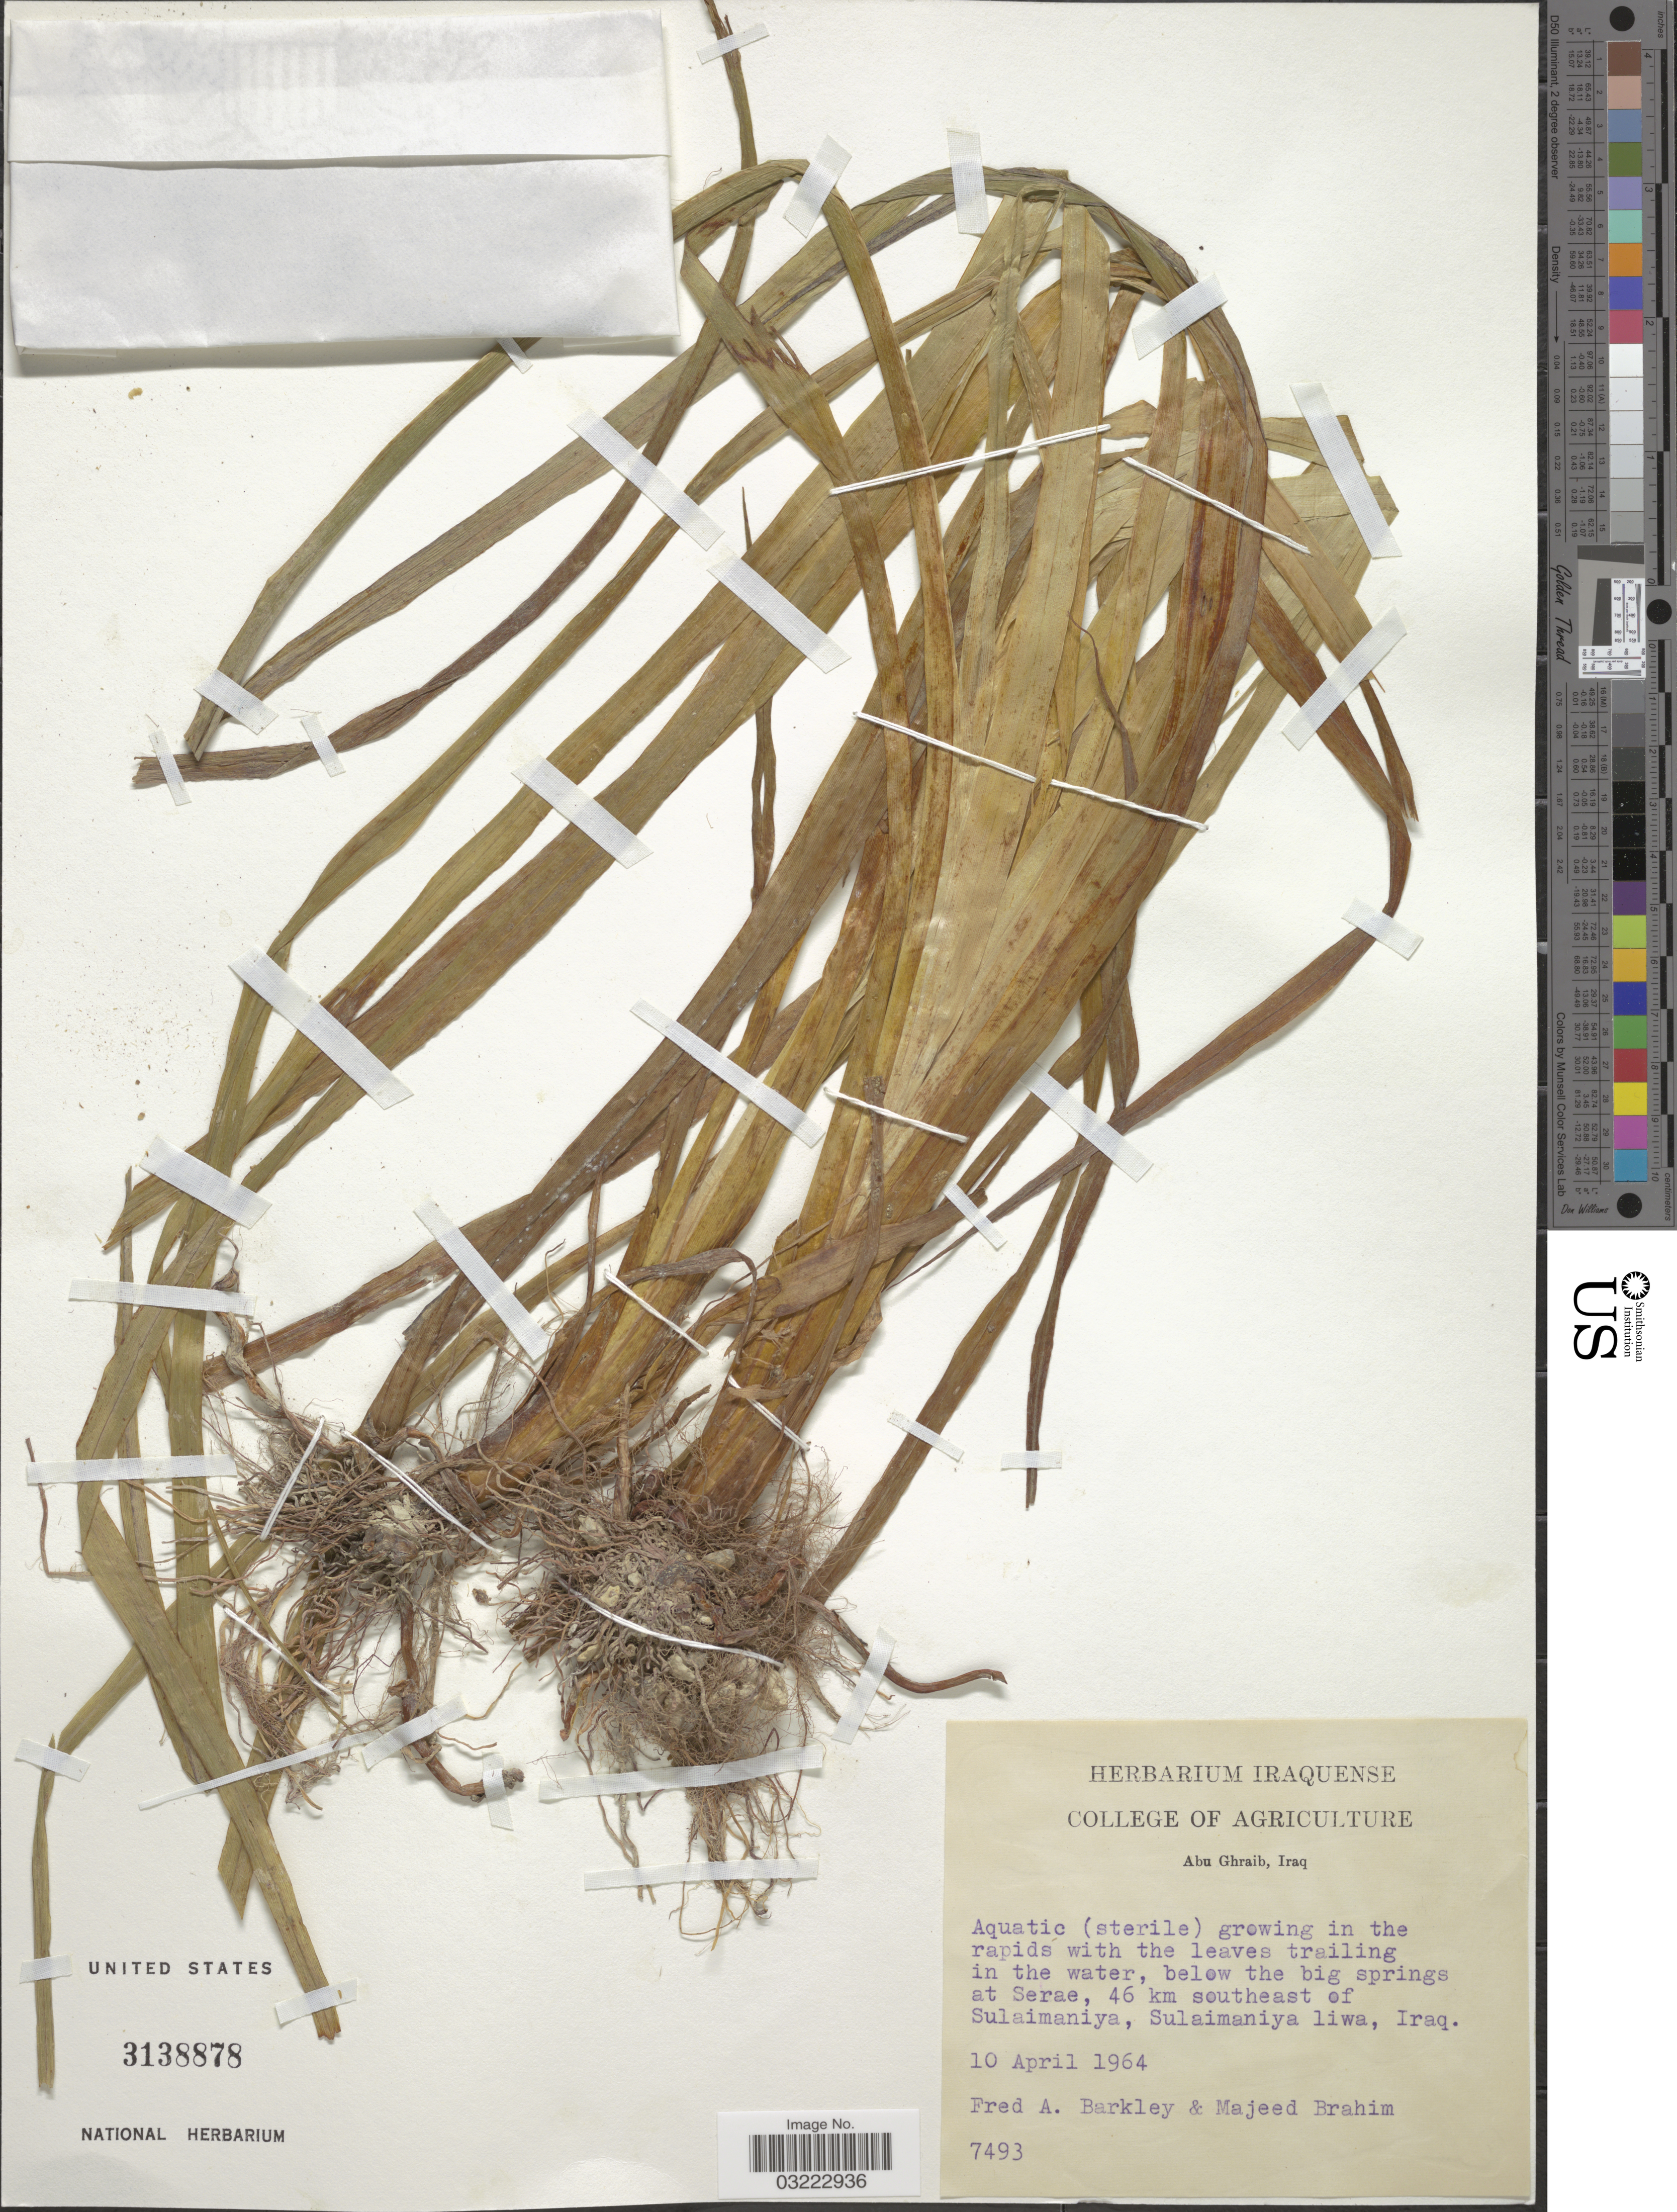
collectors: F. A. Barkley & Brahim M., J.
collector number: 7493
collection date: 1964-04-10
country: Iraq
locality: Below the big springs at Serae, 46 km southeast of Sulaimaniya, Sulaimaniya liwa.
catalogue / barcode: US 3138878